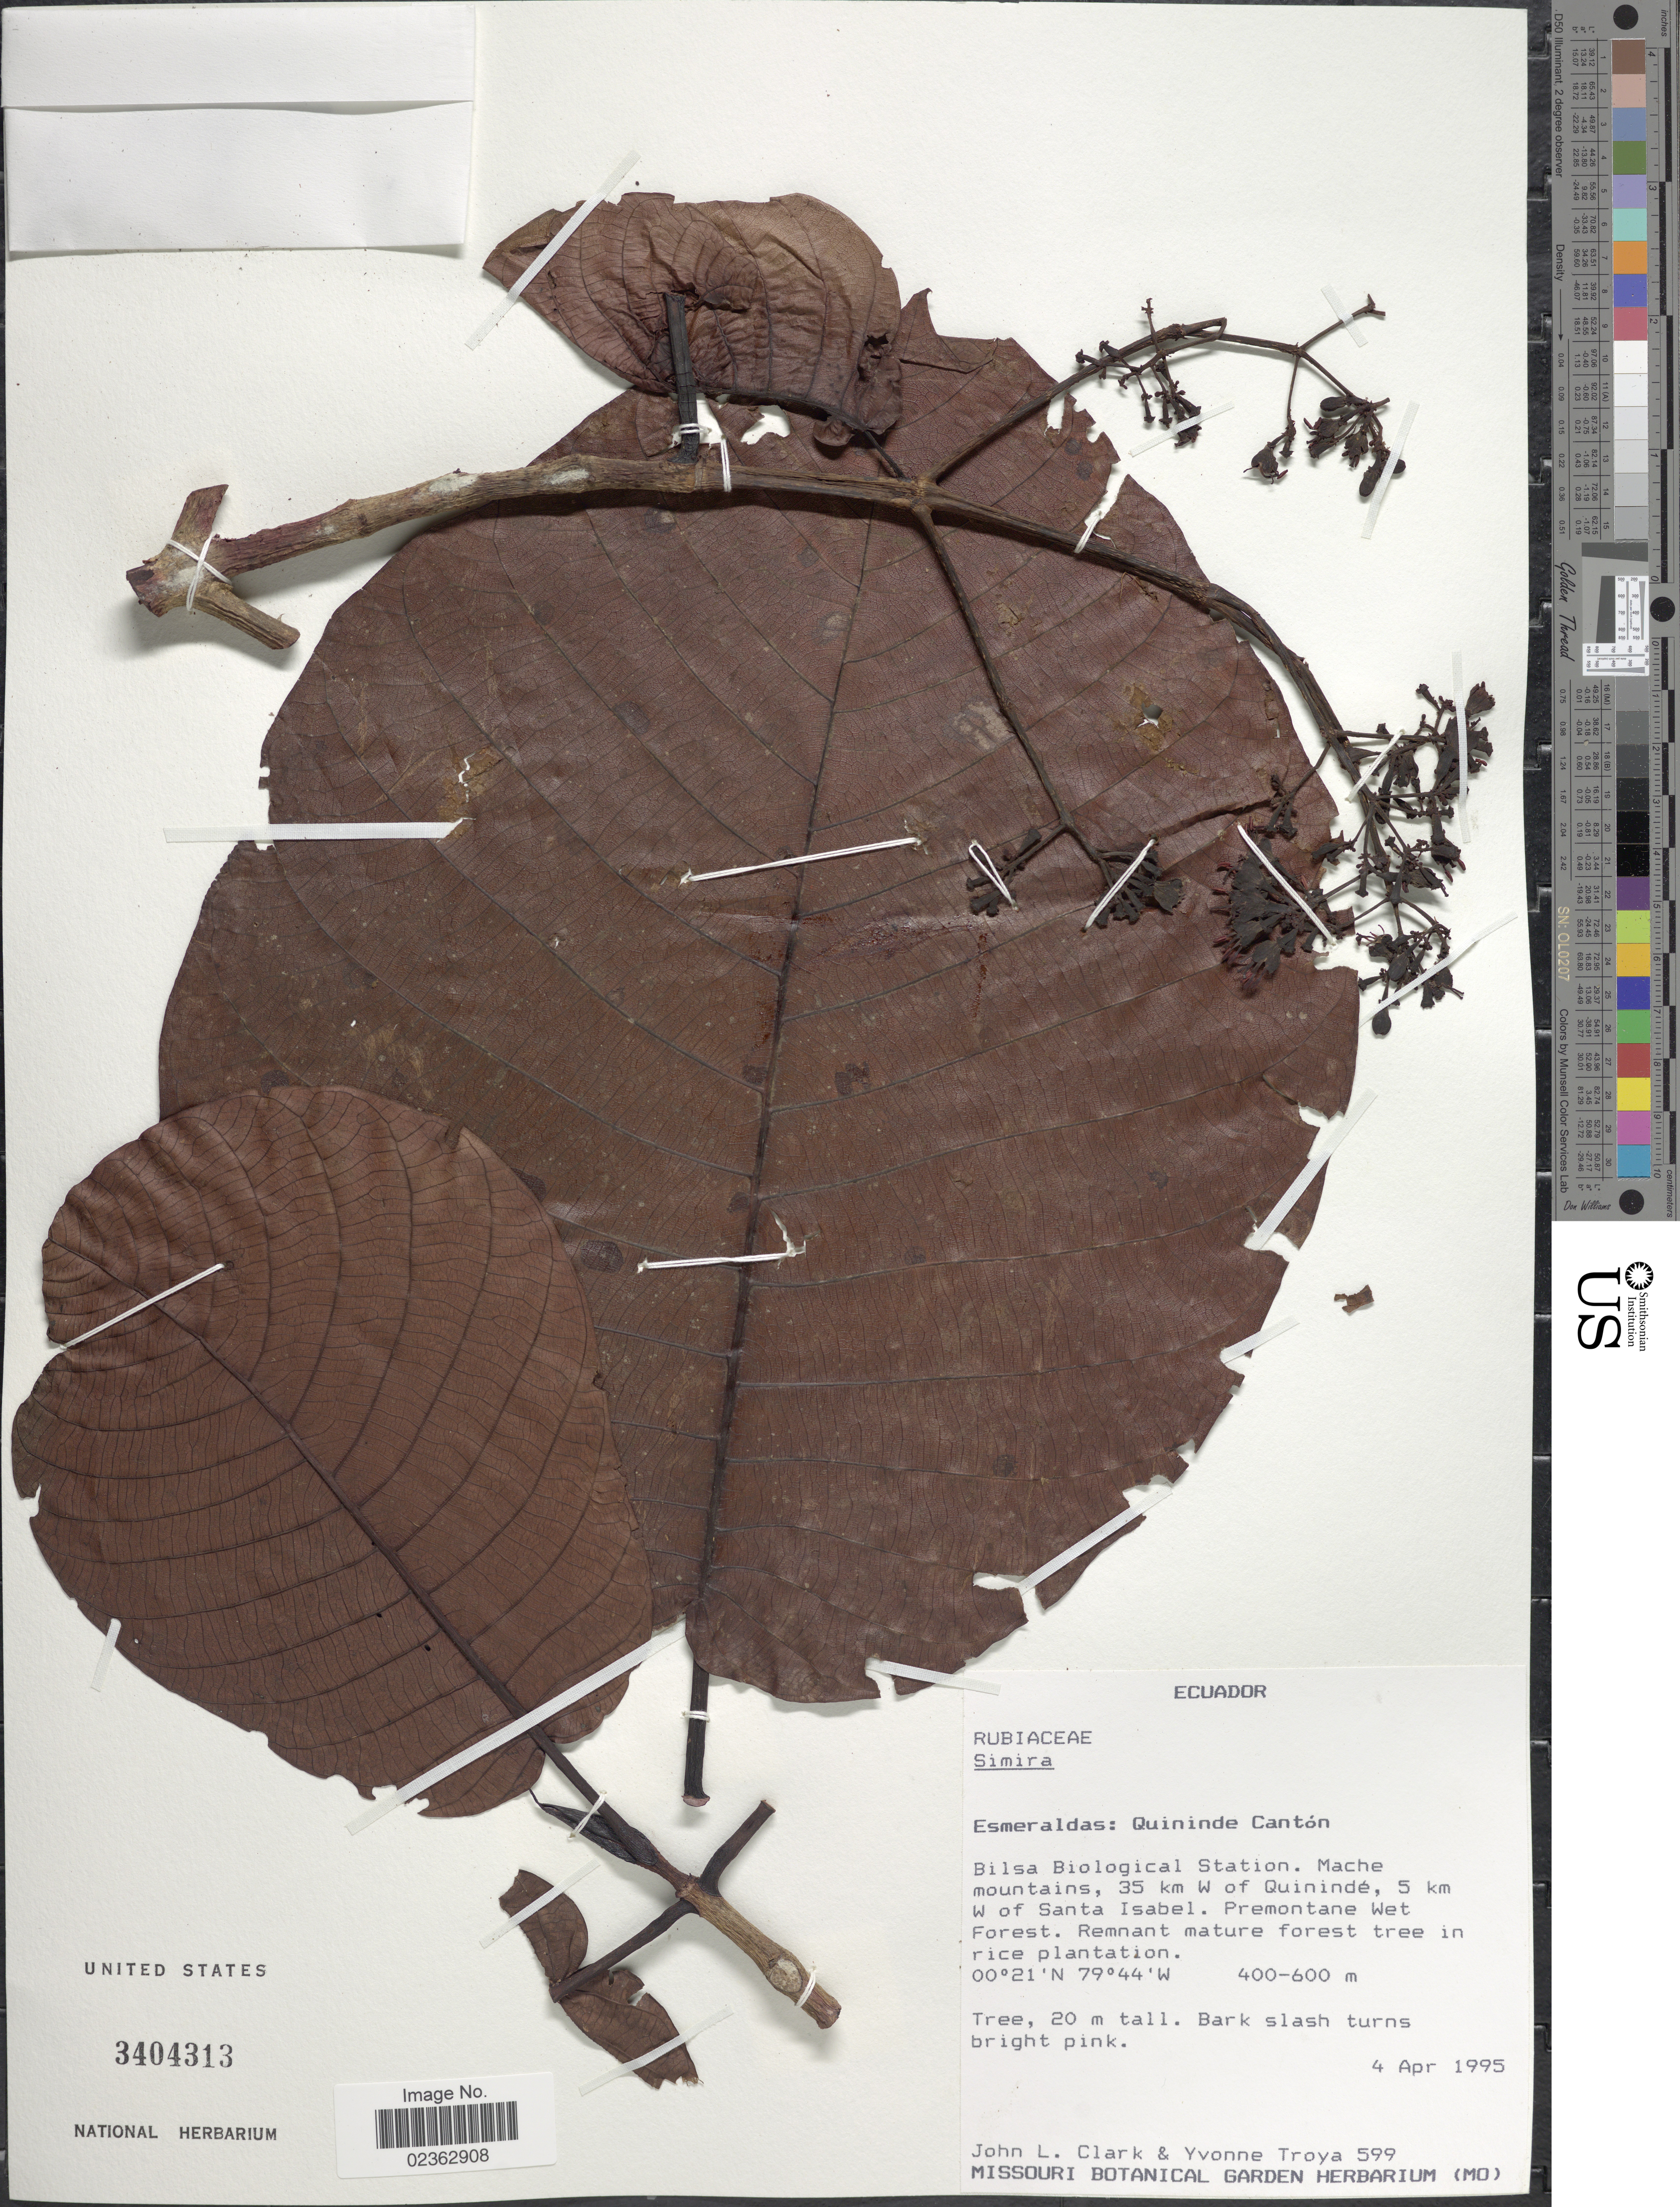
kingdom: Plantae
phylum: Tracheophyta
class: Magnoliopsida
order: Gentianales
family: Rubiaceae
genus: Simira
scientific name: Simira sp.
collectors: J. L. Clark & Y. Troya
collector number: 599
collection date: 1995-04-04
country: Ecuador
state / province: Esmeraldas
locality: Quininde Canton, Bilsa Biological Station, Mache mountains, 35 km W of Quininde, 5 km W of Santa Isabel, Premontane Wet Forest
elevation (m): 400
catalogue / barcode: US 3404313